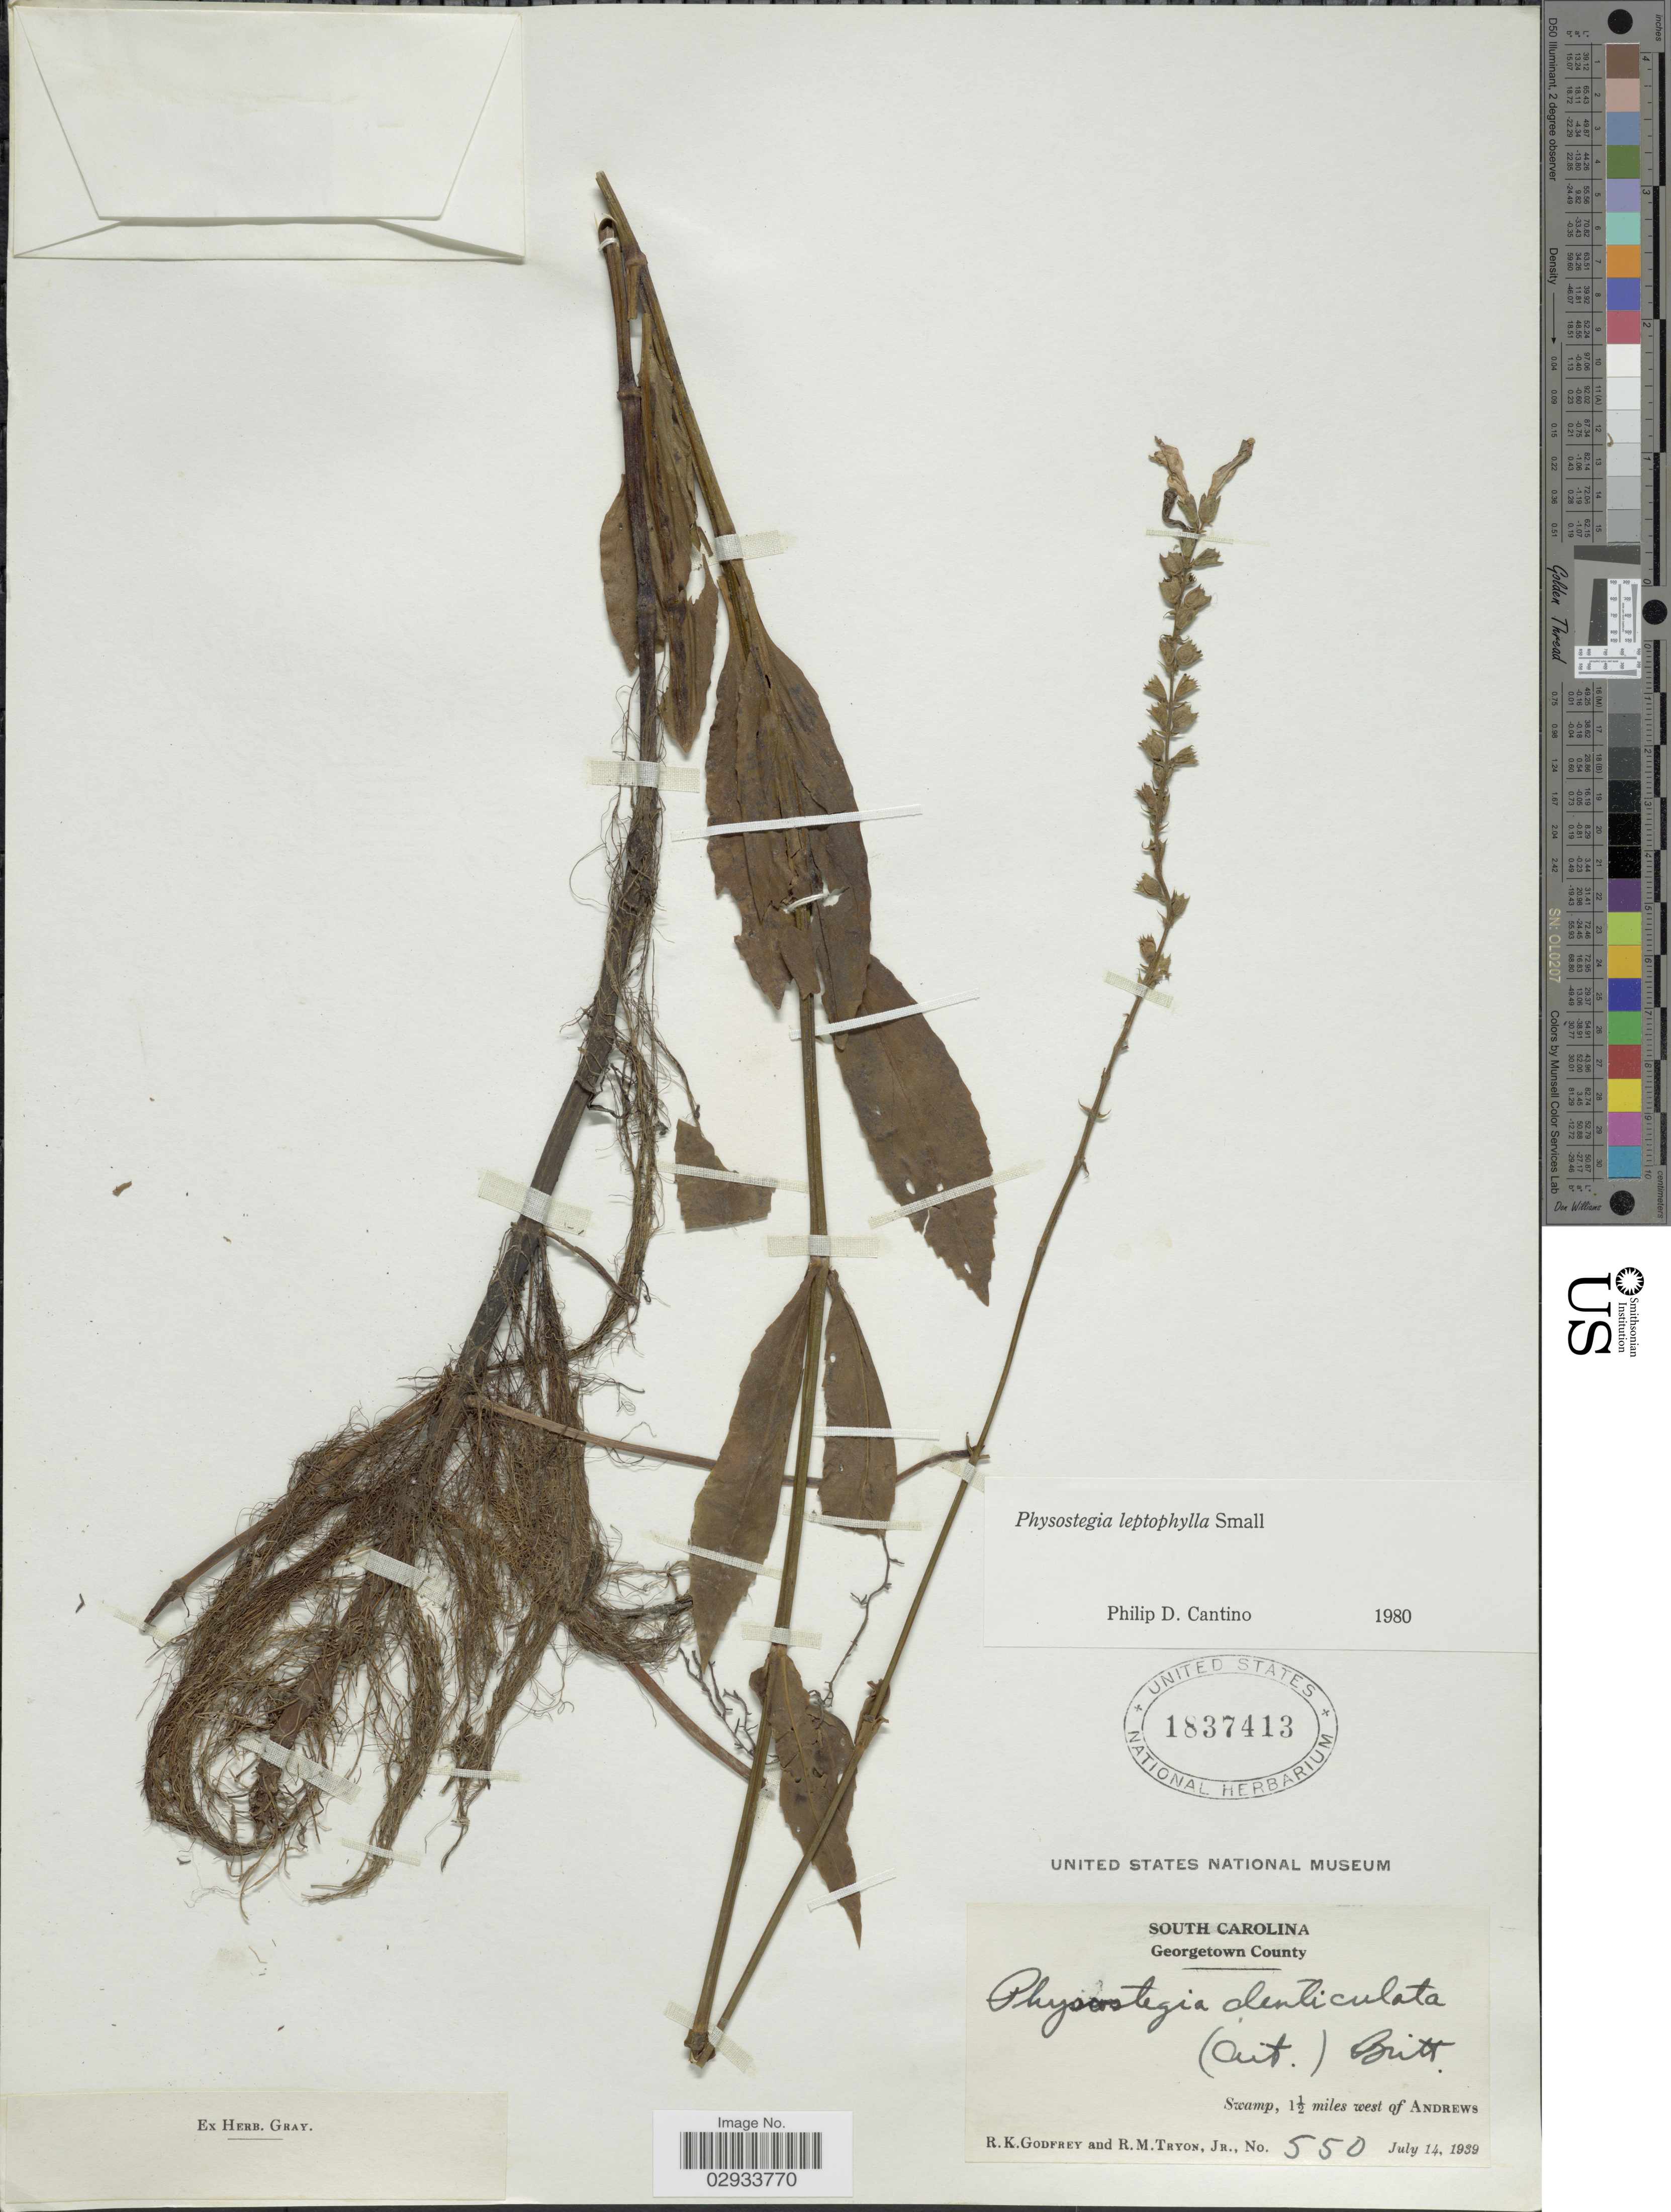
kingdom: Plantae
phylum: Tracheophyta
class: Magnoliopsida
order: Lamiales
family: Lamiaceae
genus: Physostegia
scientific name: Physostegia leptophylla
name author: Small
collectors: R. K. Godfrey & R. M. Tryon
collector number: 550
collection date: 1939-07-14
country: United States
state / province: South Carolina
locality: Georgetown County, Swamp, 1½ miles west of Andrews.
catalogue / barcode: US 1837413